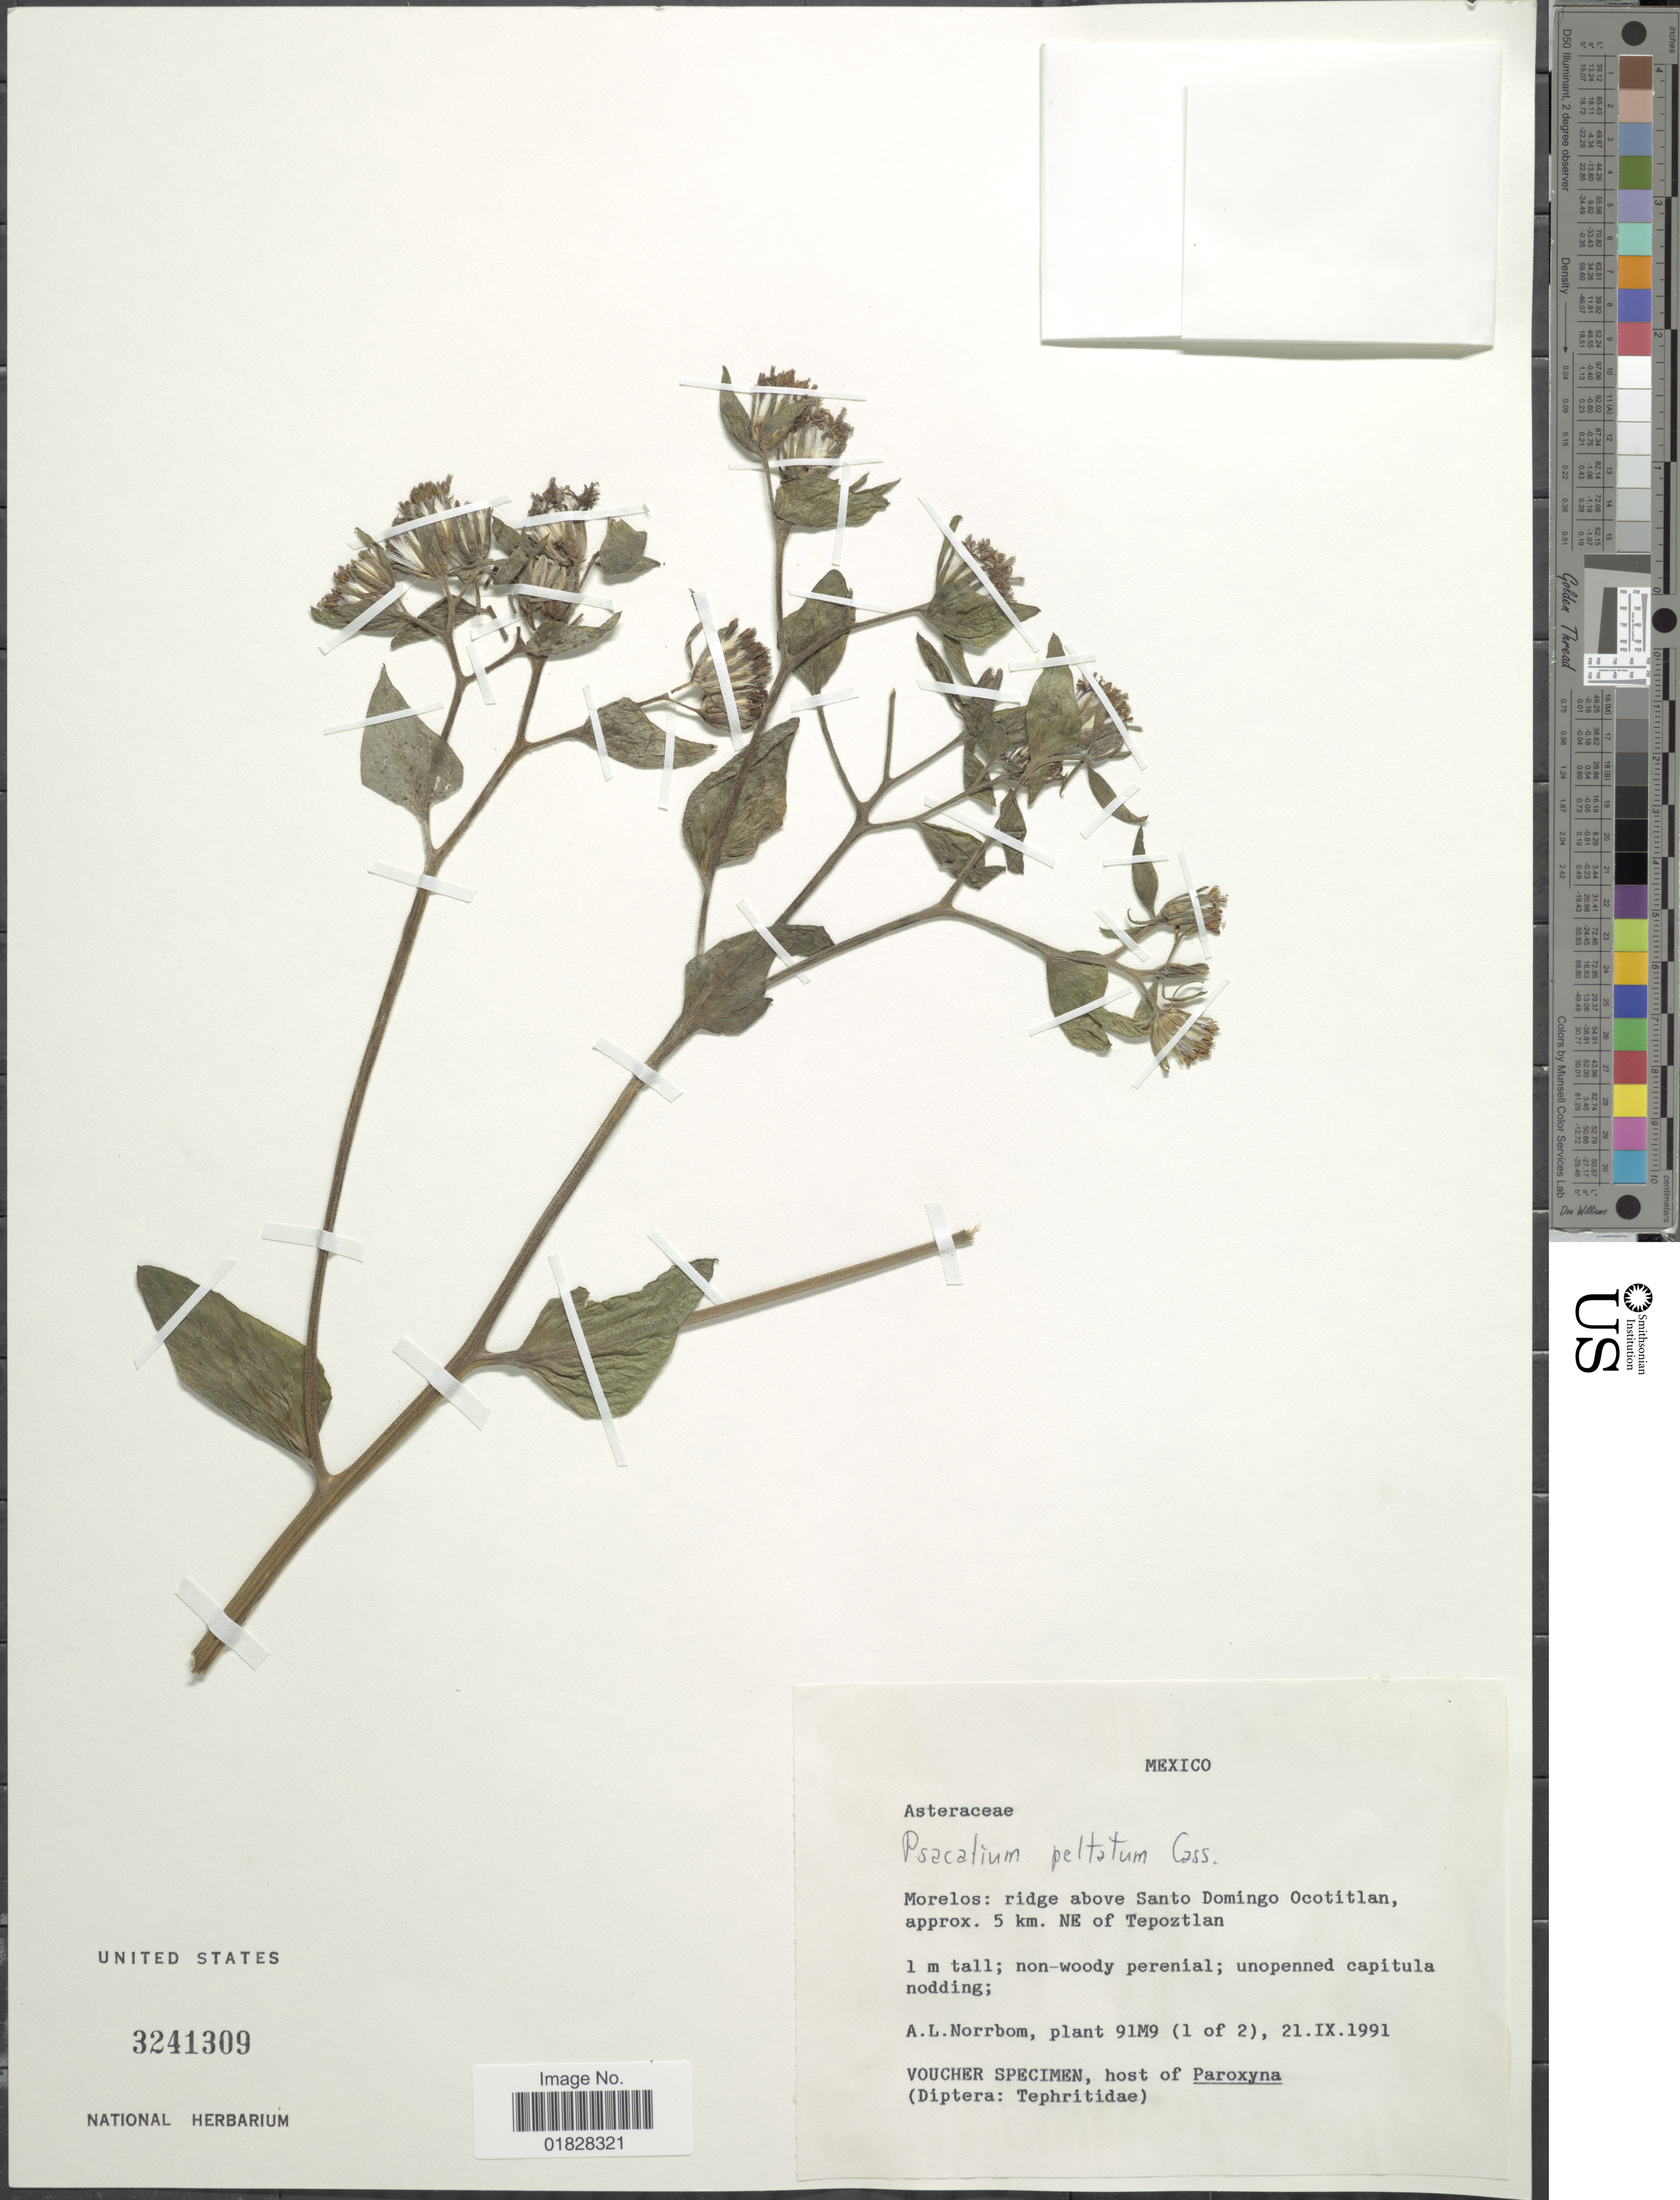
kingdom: Plantae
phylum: Tracheophyta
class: Magnoliopsida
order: Asterales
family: Asteraceae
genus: Psacalium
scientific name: Psacalium peltatum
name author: Cass.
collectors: A. L. Norrbom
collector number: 91M9?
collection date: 1991-09-21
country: Mexico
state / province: Morelos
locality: Morelos: ridge above Santo Domingo Ocotitlan, approx. 5 km. NE of Tepoztlan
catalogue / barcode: US 3241309